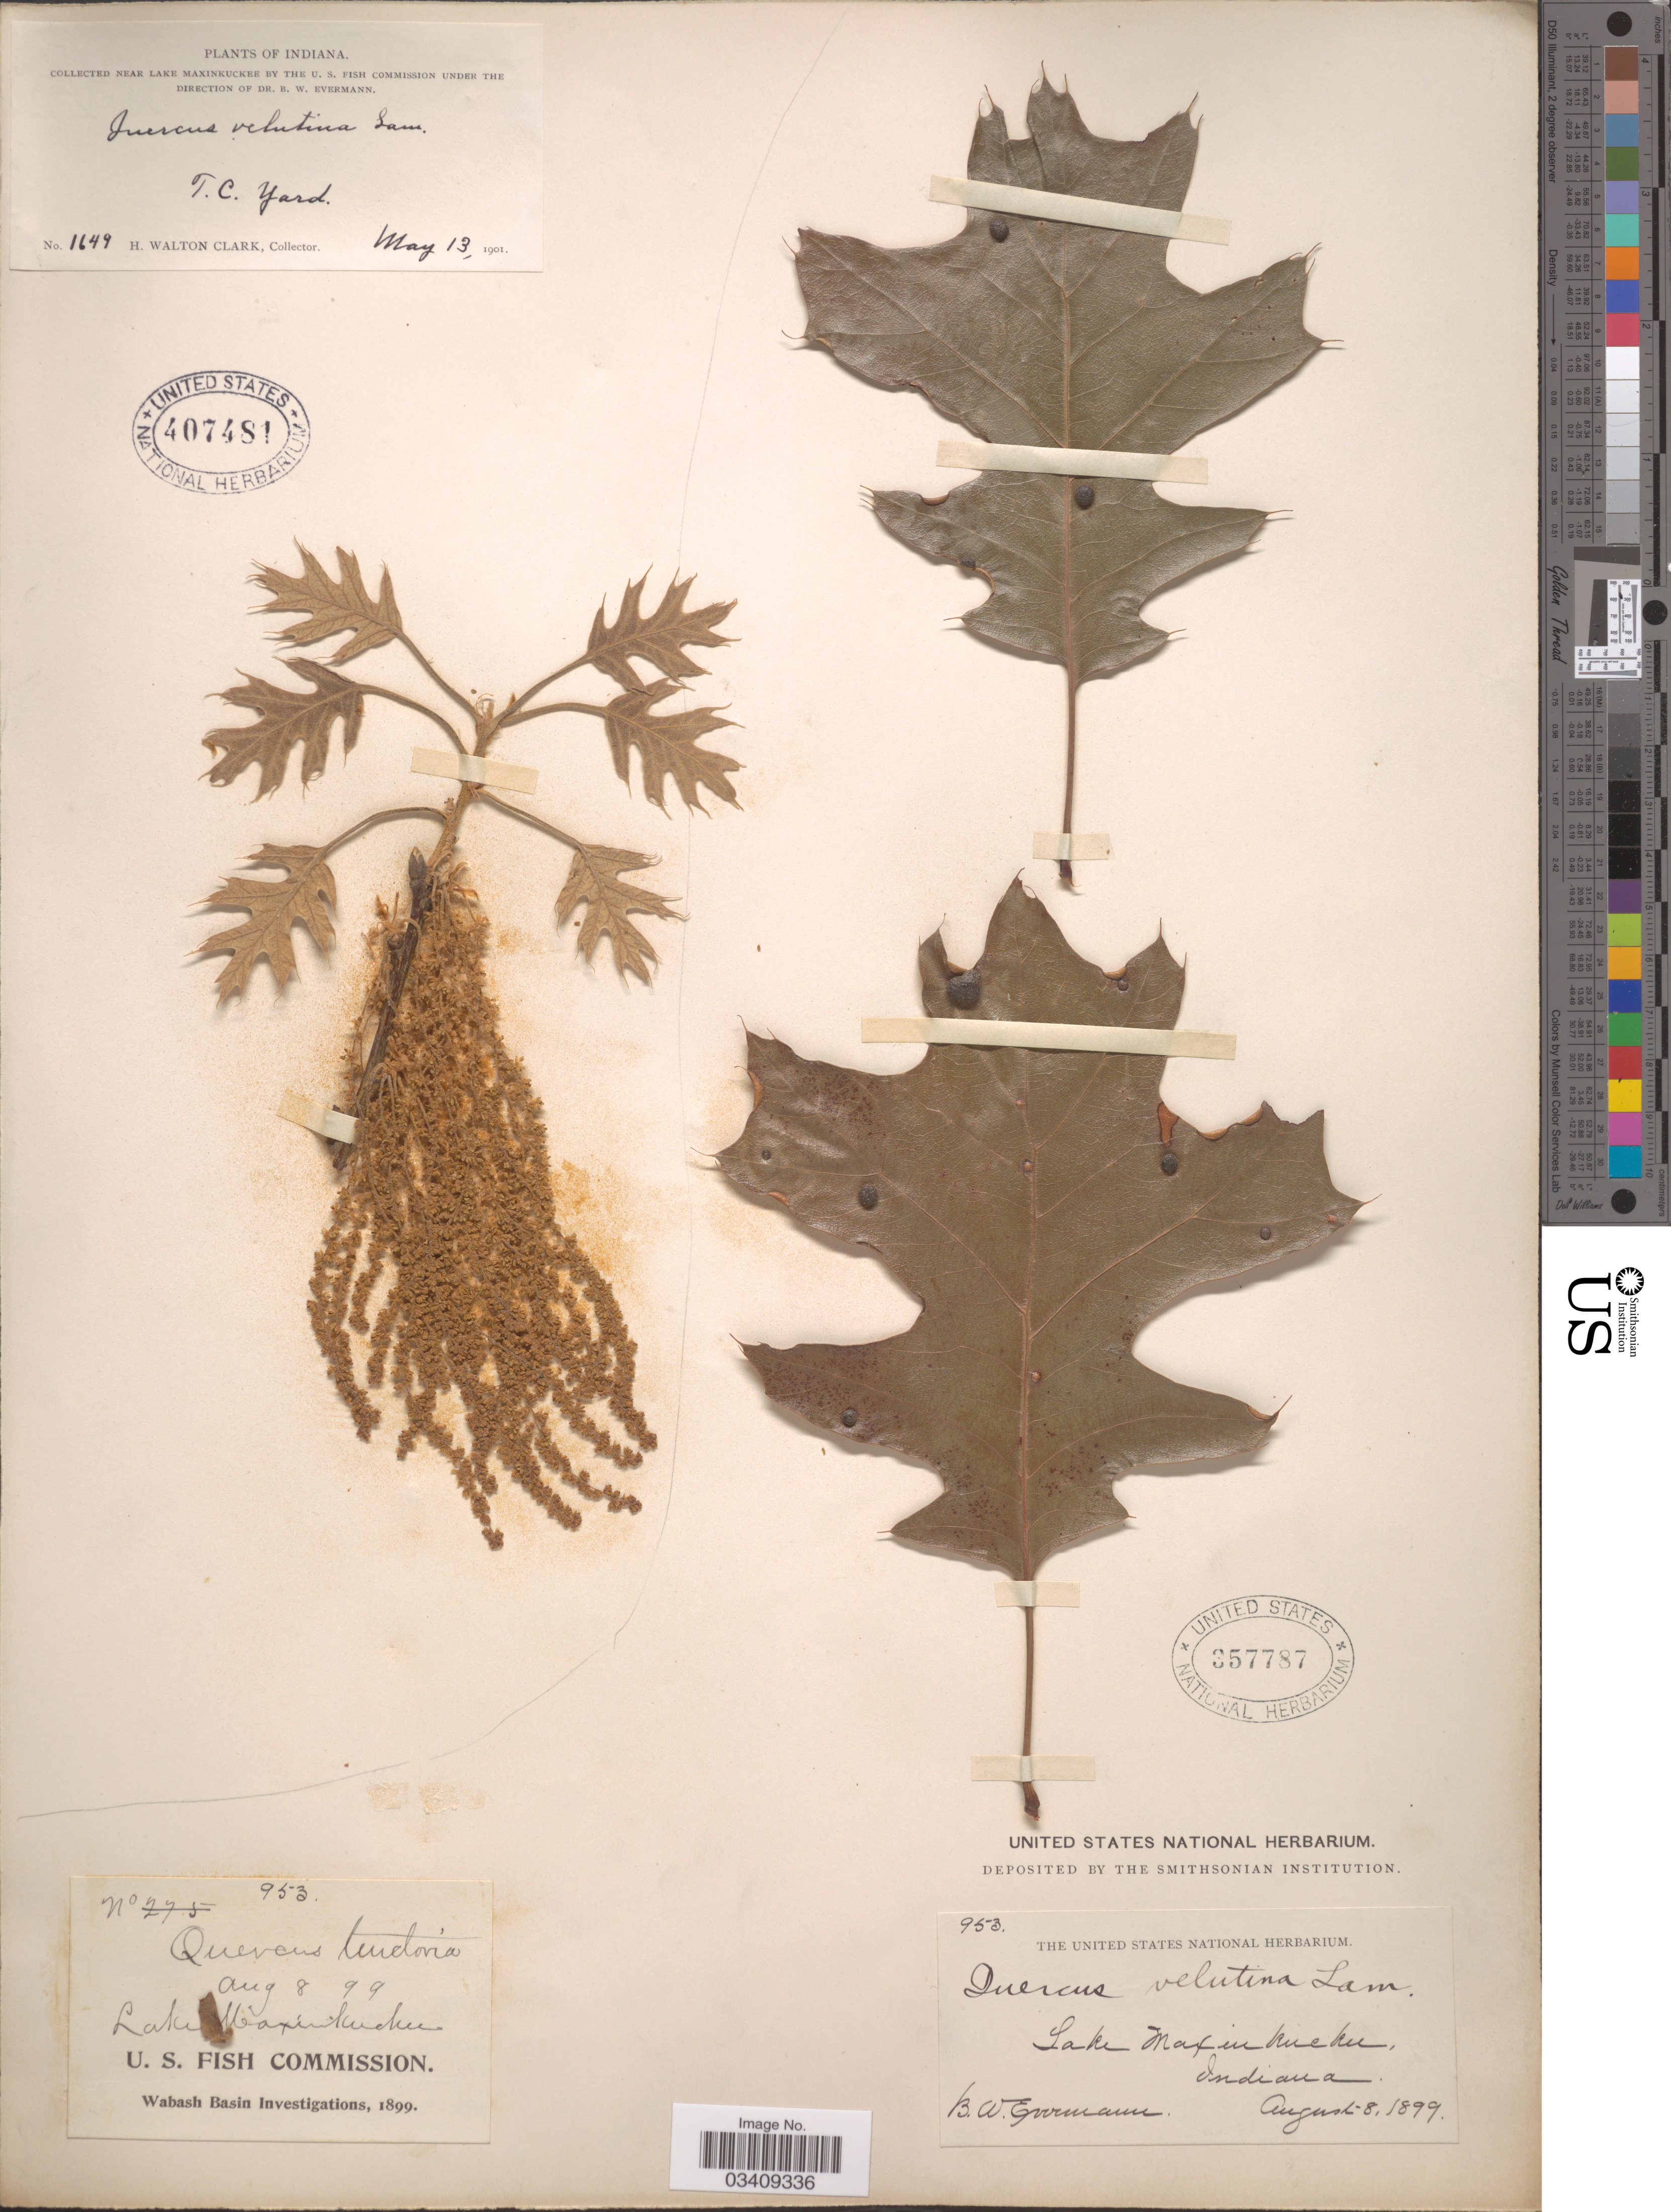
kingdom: Plantae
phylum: Tracheophyta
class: Magnoliopsida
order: Fagales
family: Fagaceae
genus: Quercus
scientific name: Quercus velutina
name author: Lam.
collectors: H. W. Clark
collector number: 1649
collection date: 1901-05-13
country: United States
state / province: Indiana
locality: Near Lake Maxinkuckee, T.C. Yard.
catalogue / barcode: US 407481